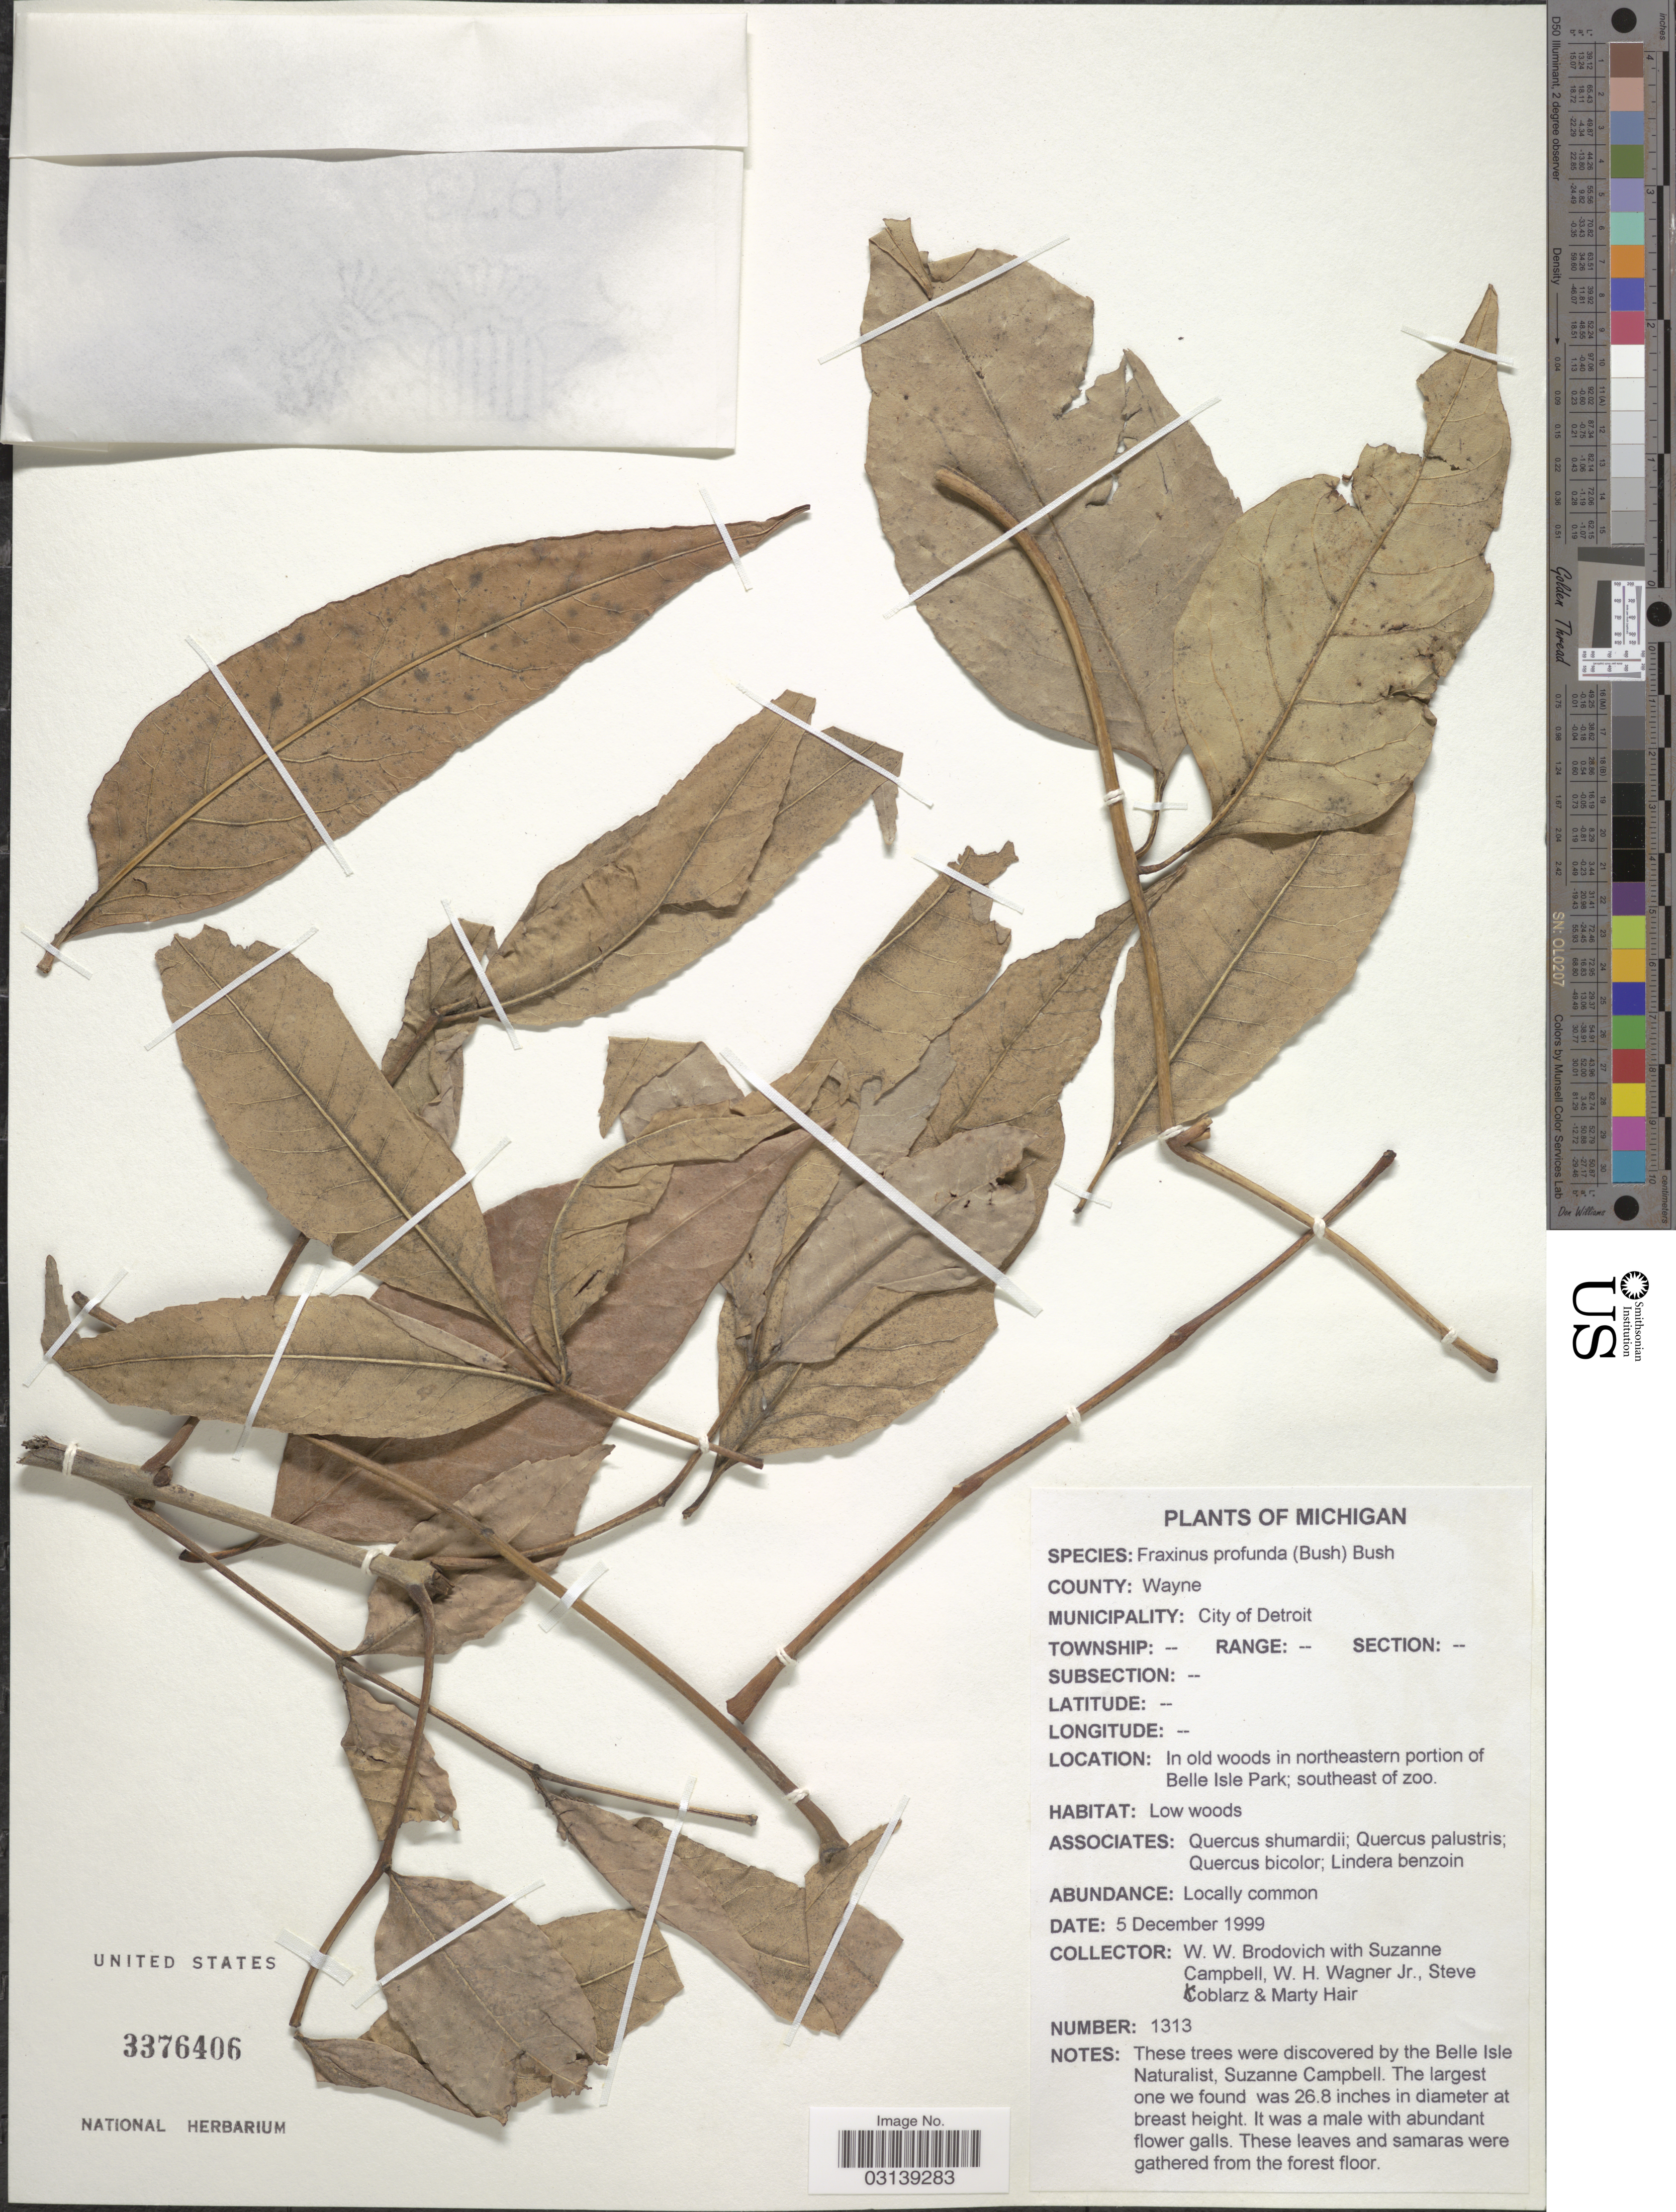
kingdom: Plantae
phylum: Tracheophyta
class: Magnoliopsida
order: Lamiales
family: Oleaceae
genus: Fraxinus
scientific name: Fraxinus profunda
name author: (Bush) Bush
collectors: W. Brodovich, S. Campbell, W. H. Wagner, S. Coblarz & M. Hair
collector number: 1313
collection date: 1999-12-05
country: United States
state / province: Michigan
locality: County: Wayne, Municipality: City of Detroit. In old woods in northeastern portion of Belle Isle Park; southeast of zoo.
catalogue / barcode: US 3376406